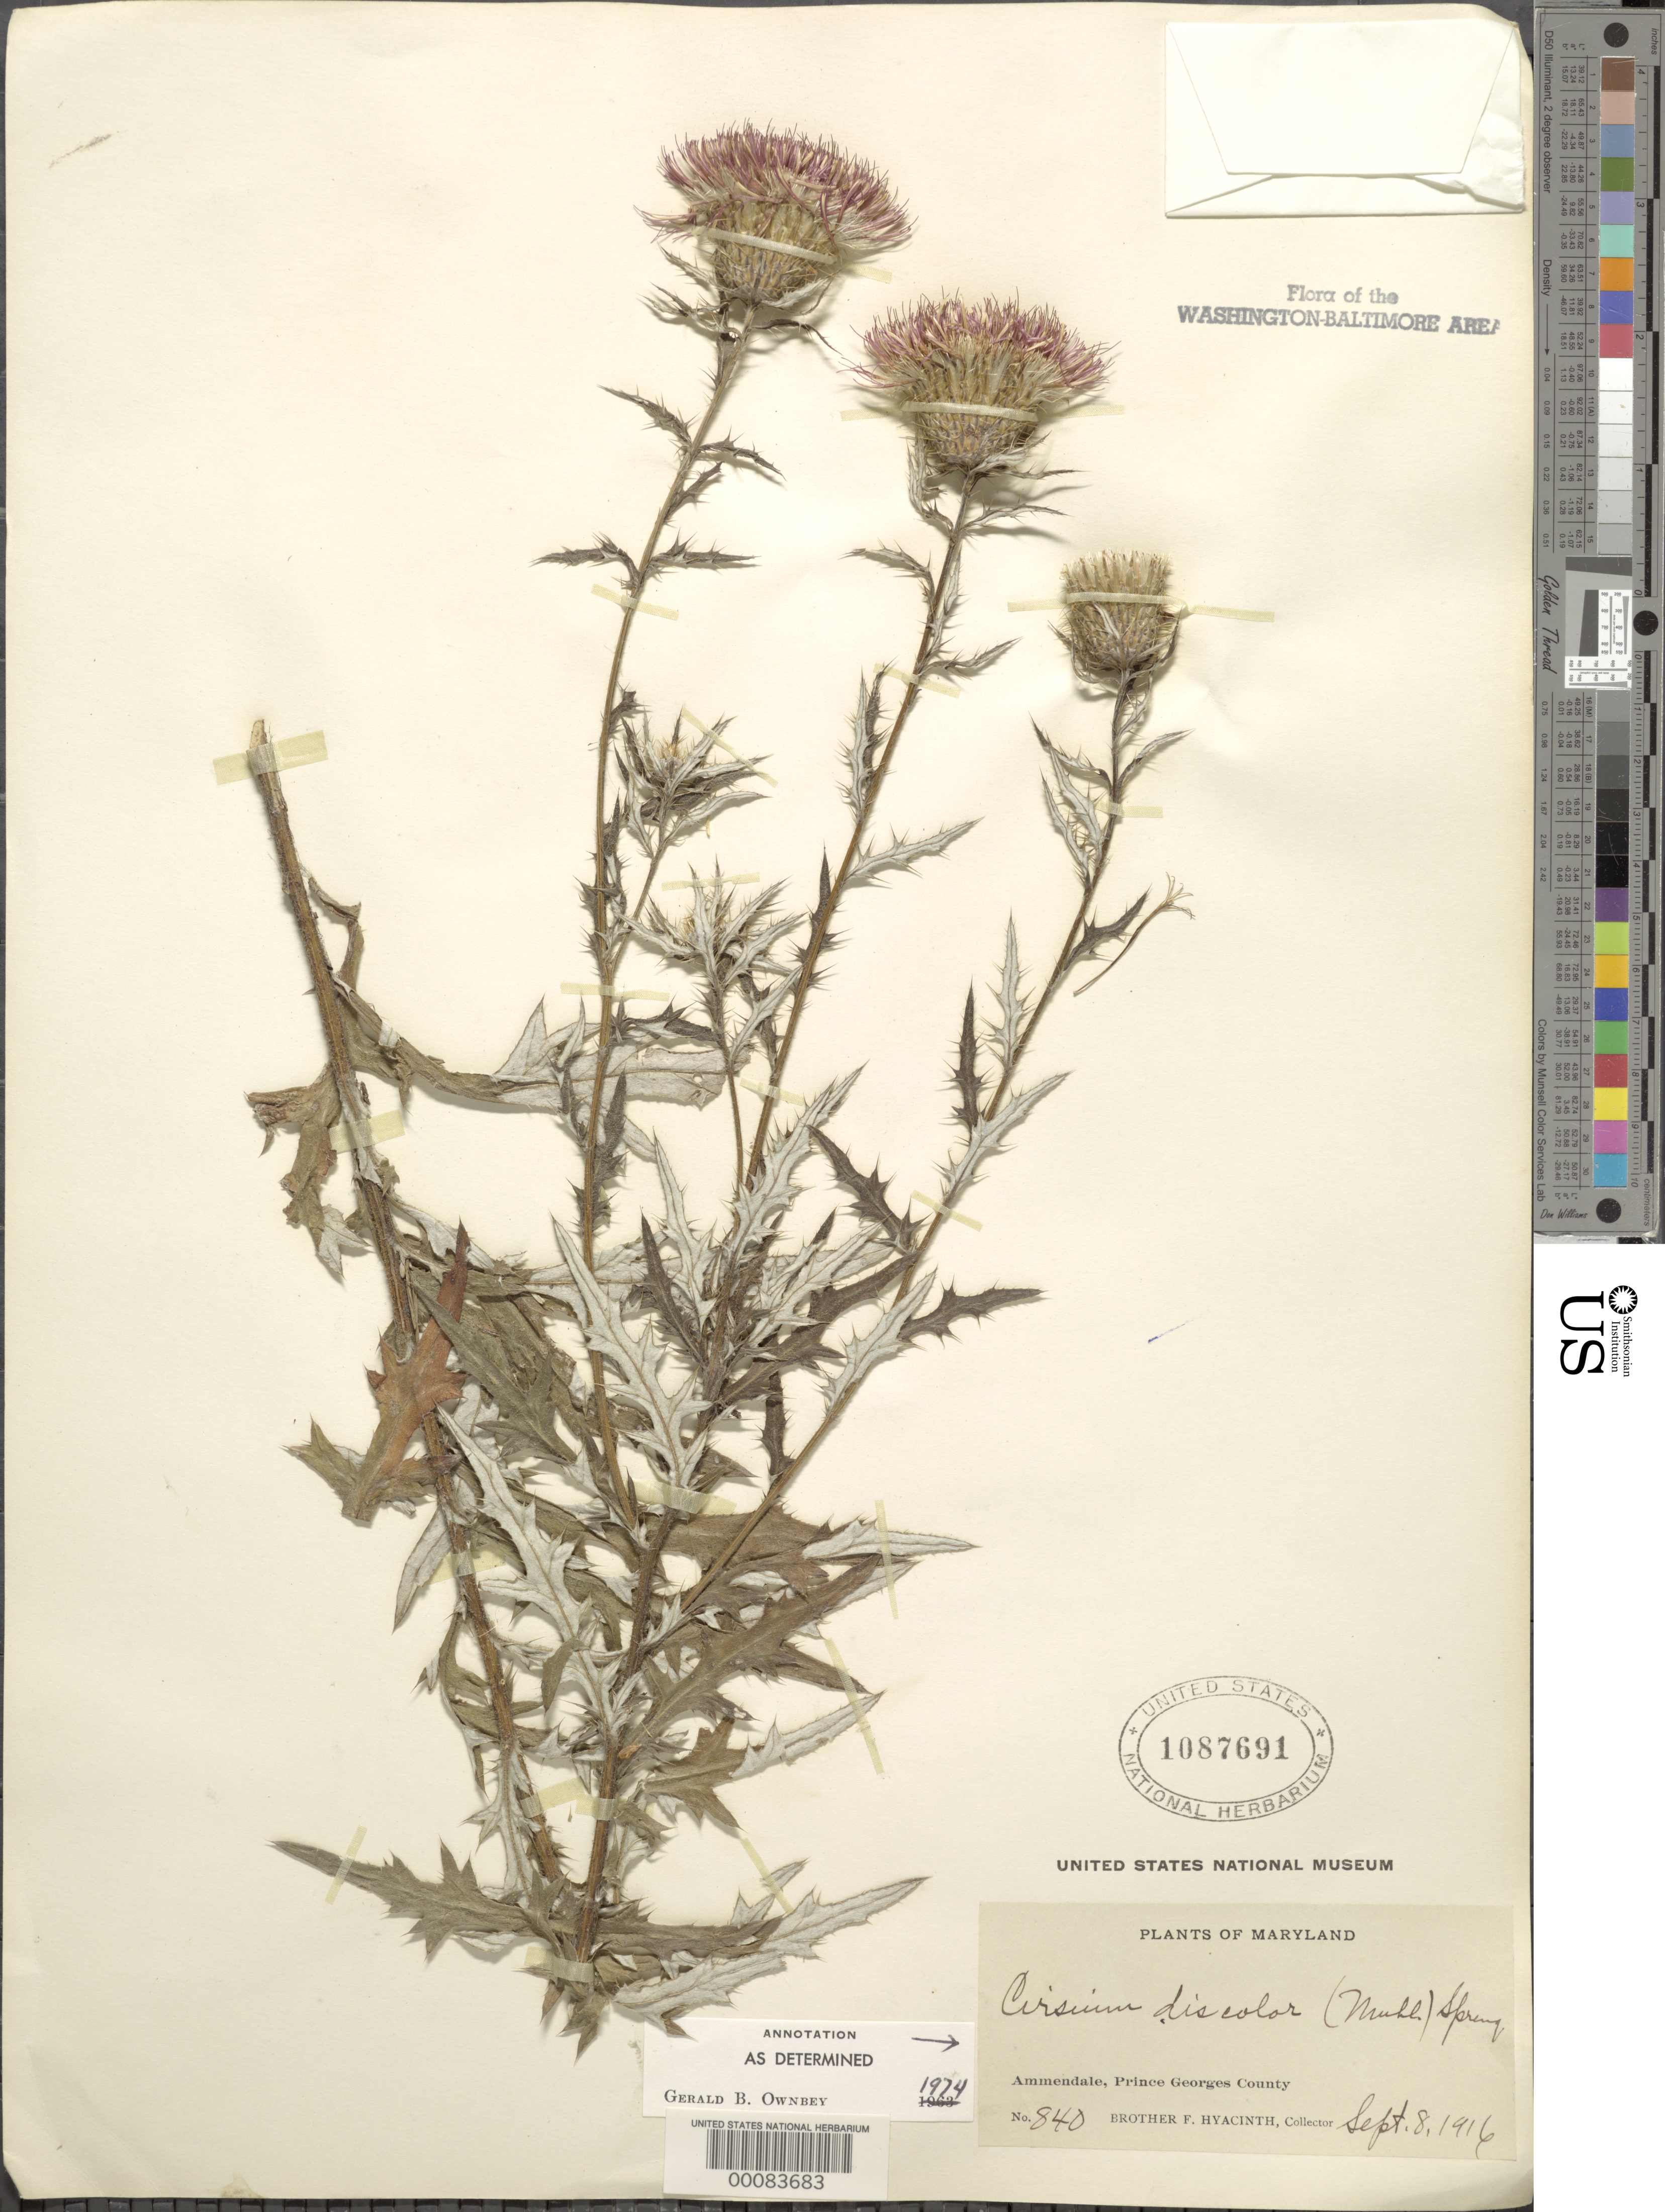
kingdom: Plantae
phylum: Tracheophyta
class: Magnoliopsida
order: Asterales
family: Asteraceae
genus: Cirsium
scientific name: Cirsium discolor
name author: (Muhl. ex Willd.) Spreng.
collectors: F. Hyacinth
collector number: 840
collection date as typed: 08 Sep 1916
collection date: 1916-09-08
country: United States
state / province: Maryland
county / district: Prince George's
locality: Ammendale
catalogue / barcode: US 1087691